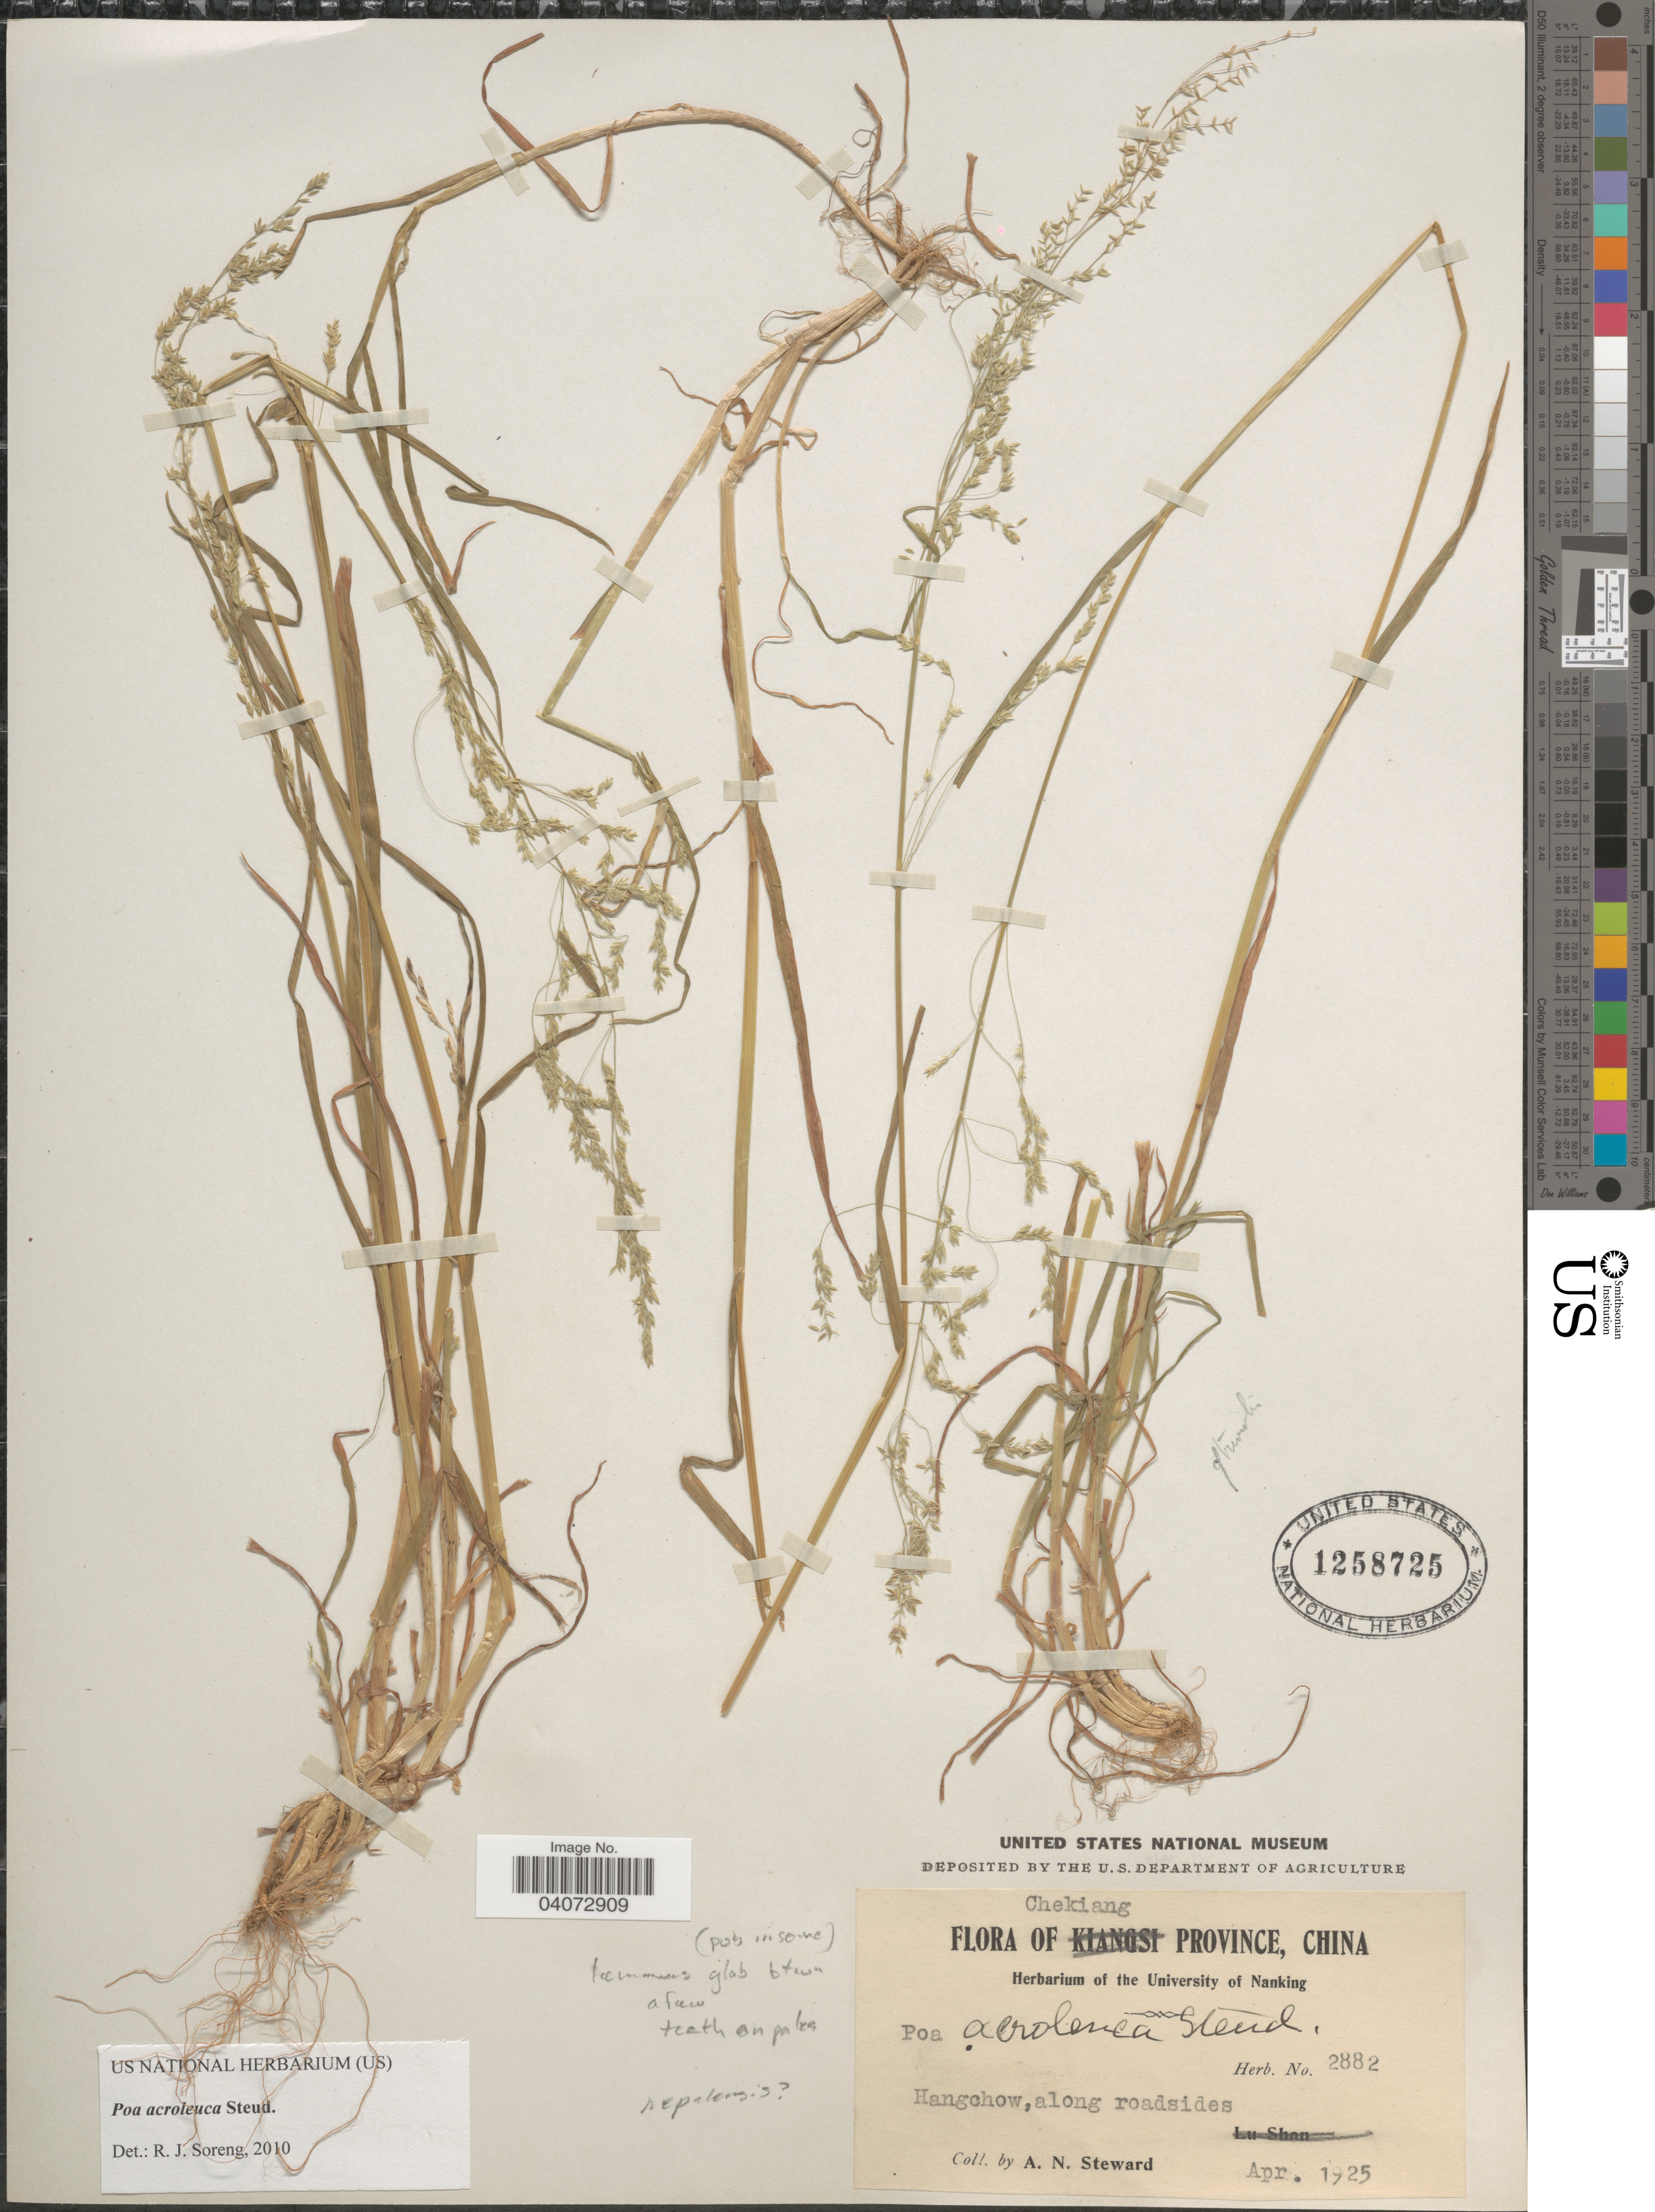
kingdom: Plantae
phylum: Tracheophyta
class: Liliopsida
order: Poales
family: Poaceae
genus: Poa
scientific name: Poa acroleuca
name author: Steud.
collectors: A. N. Steward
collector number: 2882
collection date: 1925-04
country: China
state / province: Zhejiang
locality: Chekiang Province. Hangchow, along roadsides.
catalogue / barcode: US 1258725